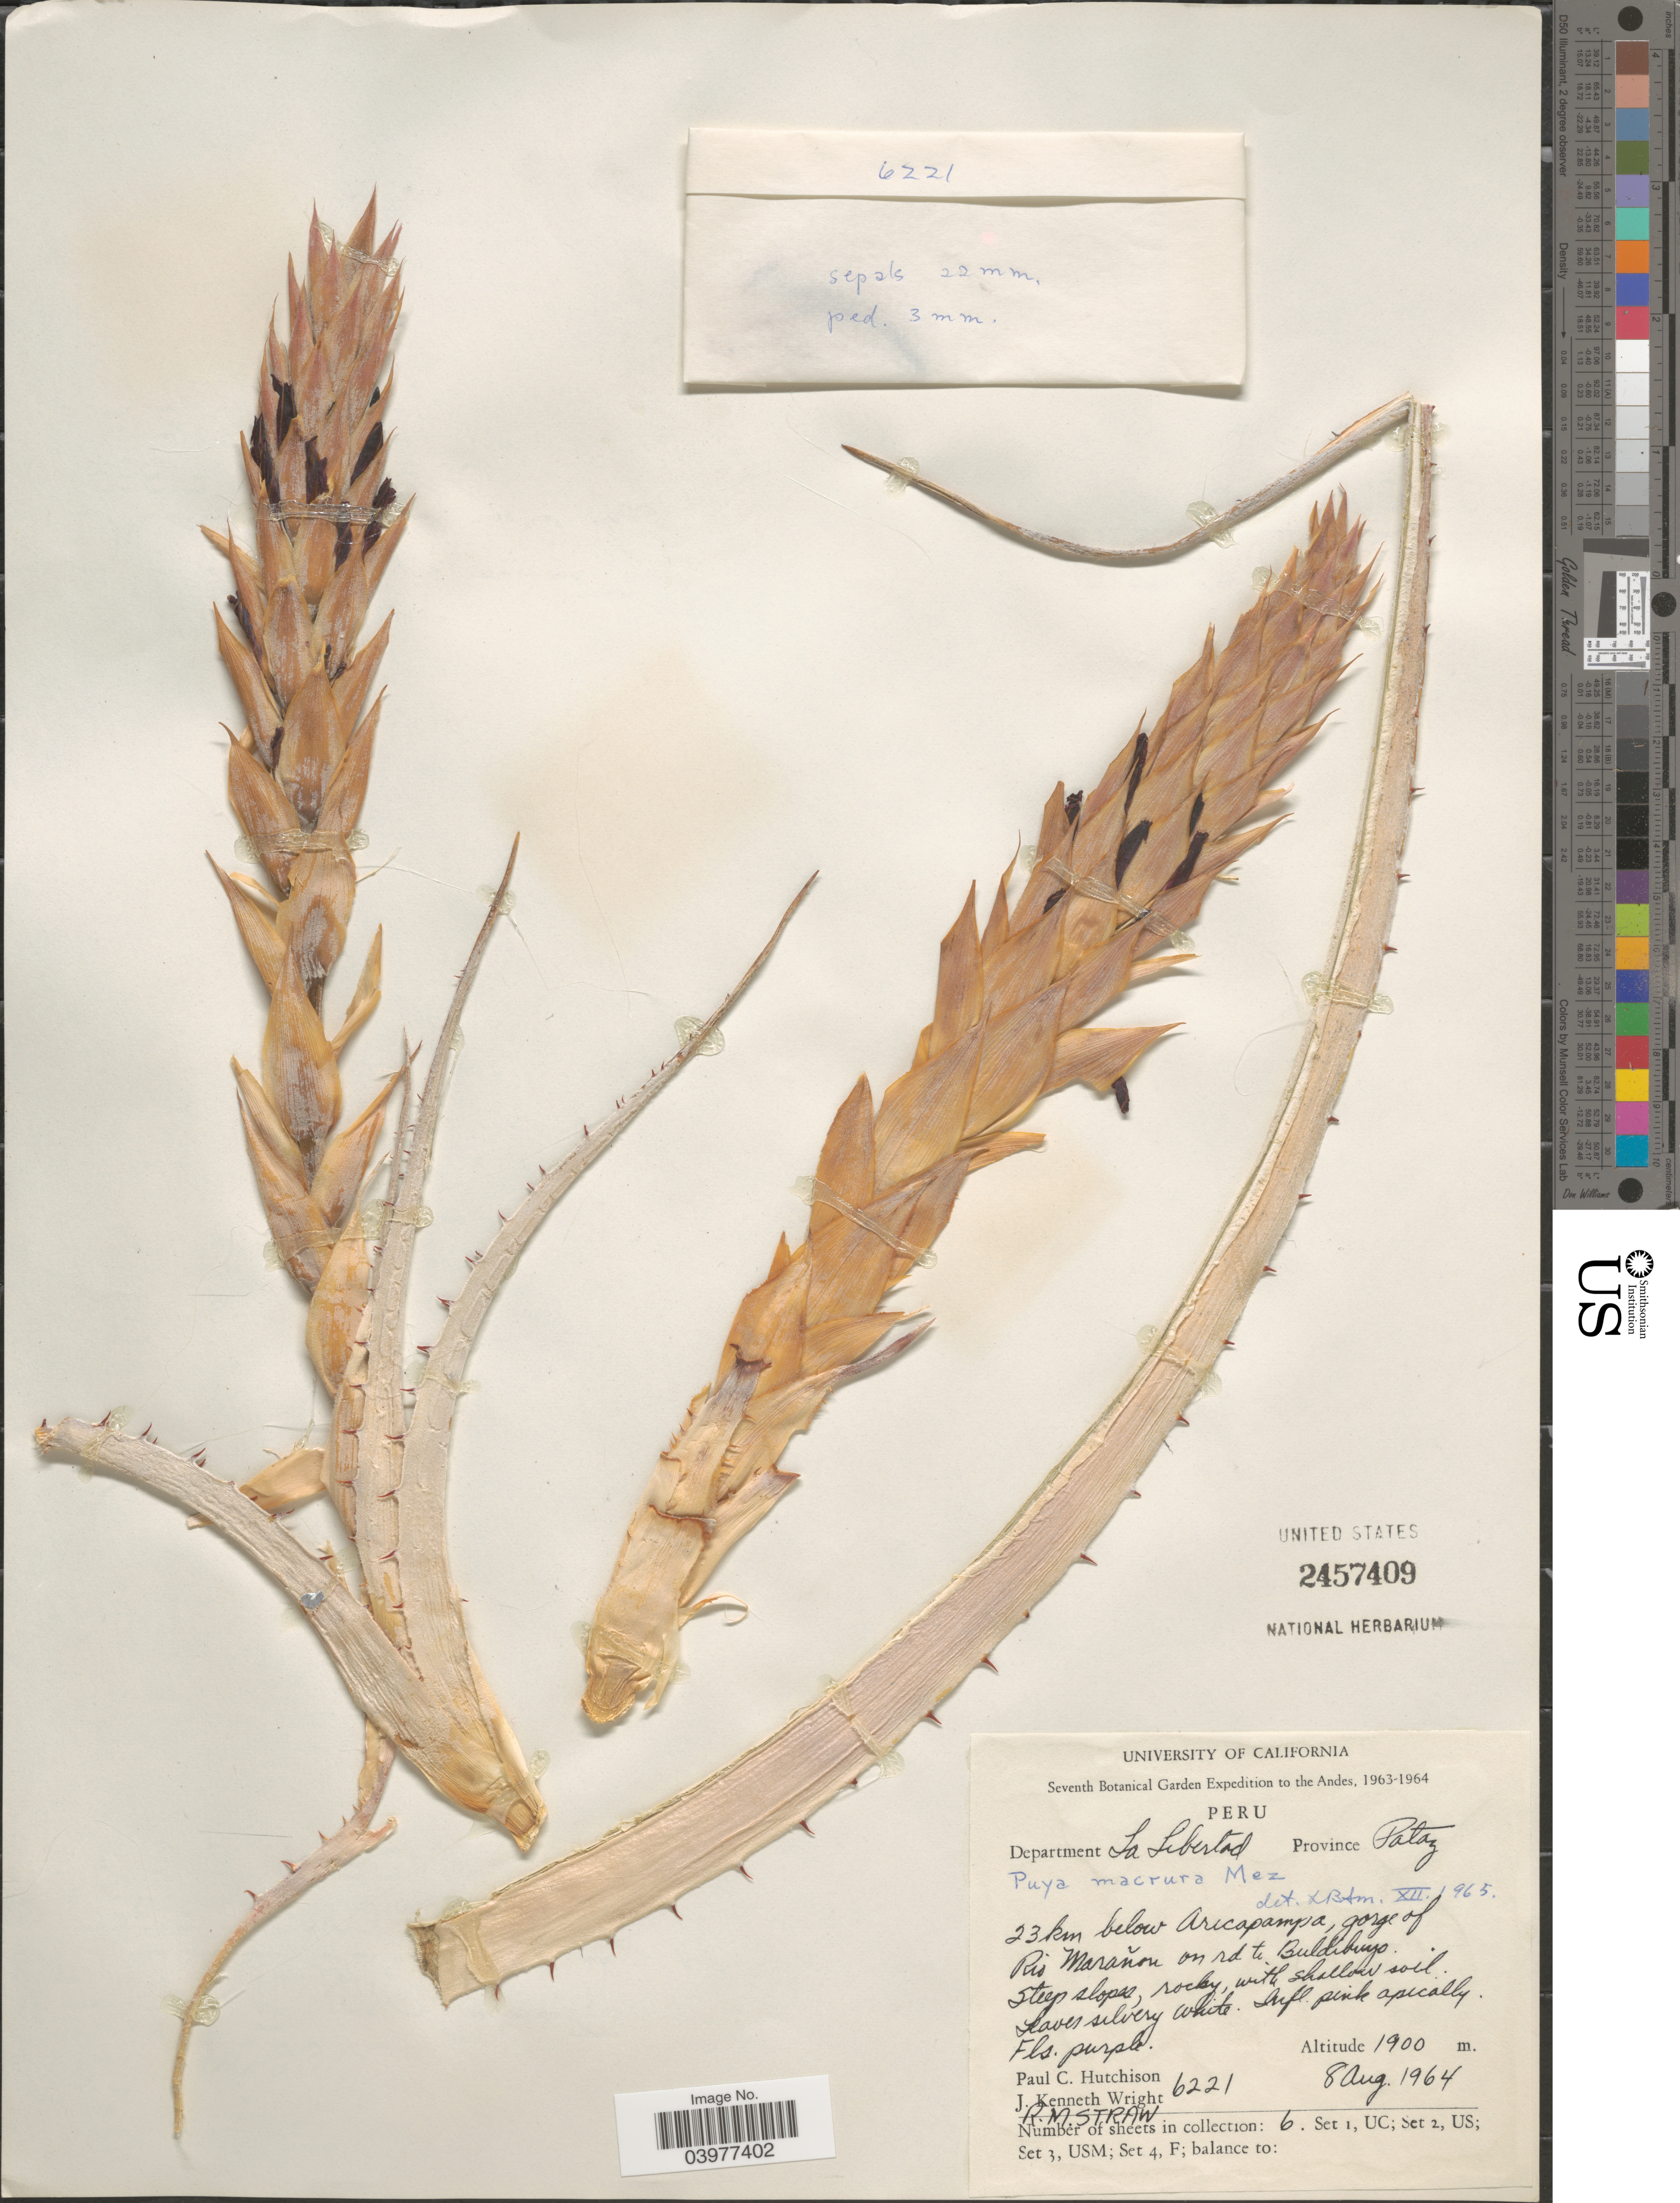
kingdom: Plantae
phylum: Tracheophyta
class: Liliopsida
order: Poales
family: Bromeliaceae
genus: Puya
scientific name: Puya macrura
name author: Mez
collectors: P. C. Hutchison, J. K. Wright & R. M. Straw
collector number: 6221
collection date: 1964-08-08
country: Peru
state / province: La Libertad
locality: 23 km. below Aricapampa, gorge of Río Marañon on rd. to Buldibuyo, Province Pataz, Department La Libertad, Andes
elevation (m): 1900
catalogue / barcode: US 2457409